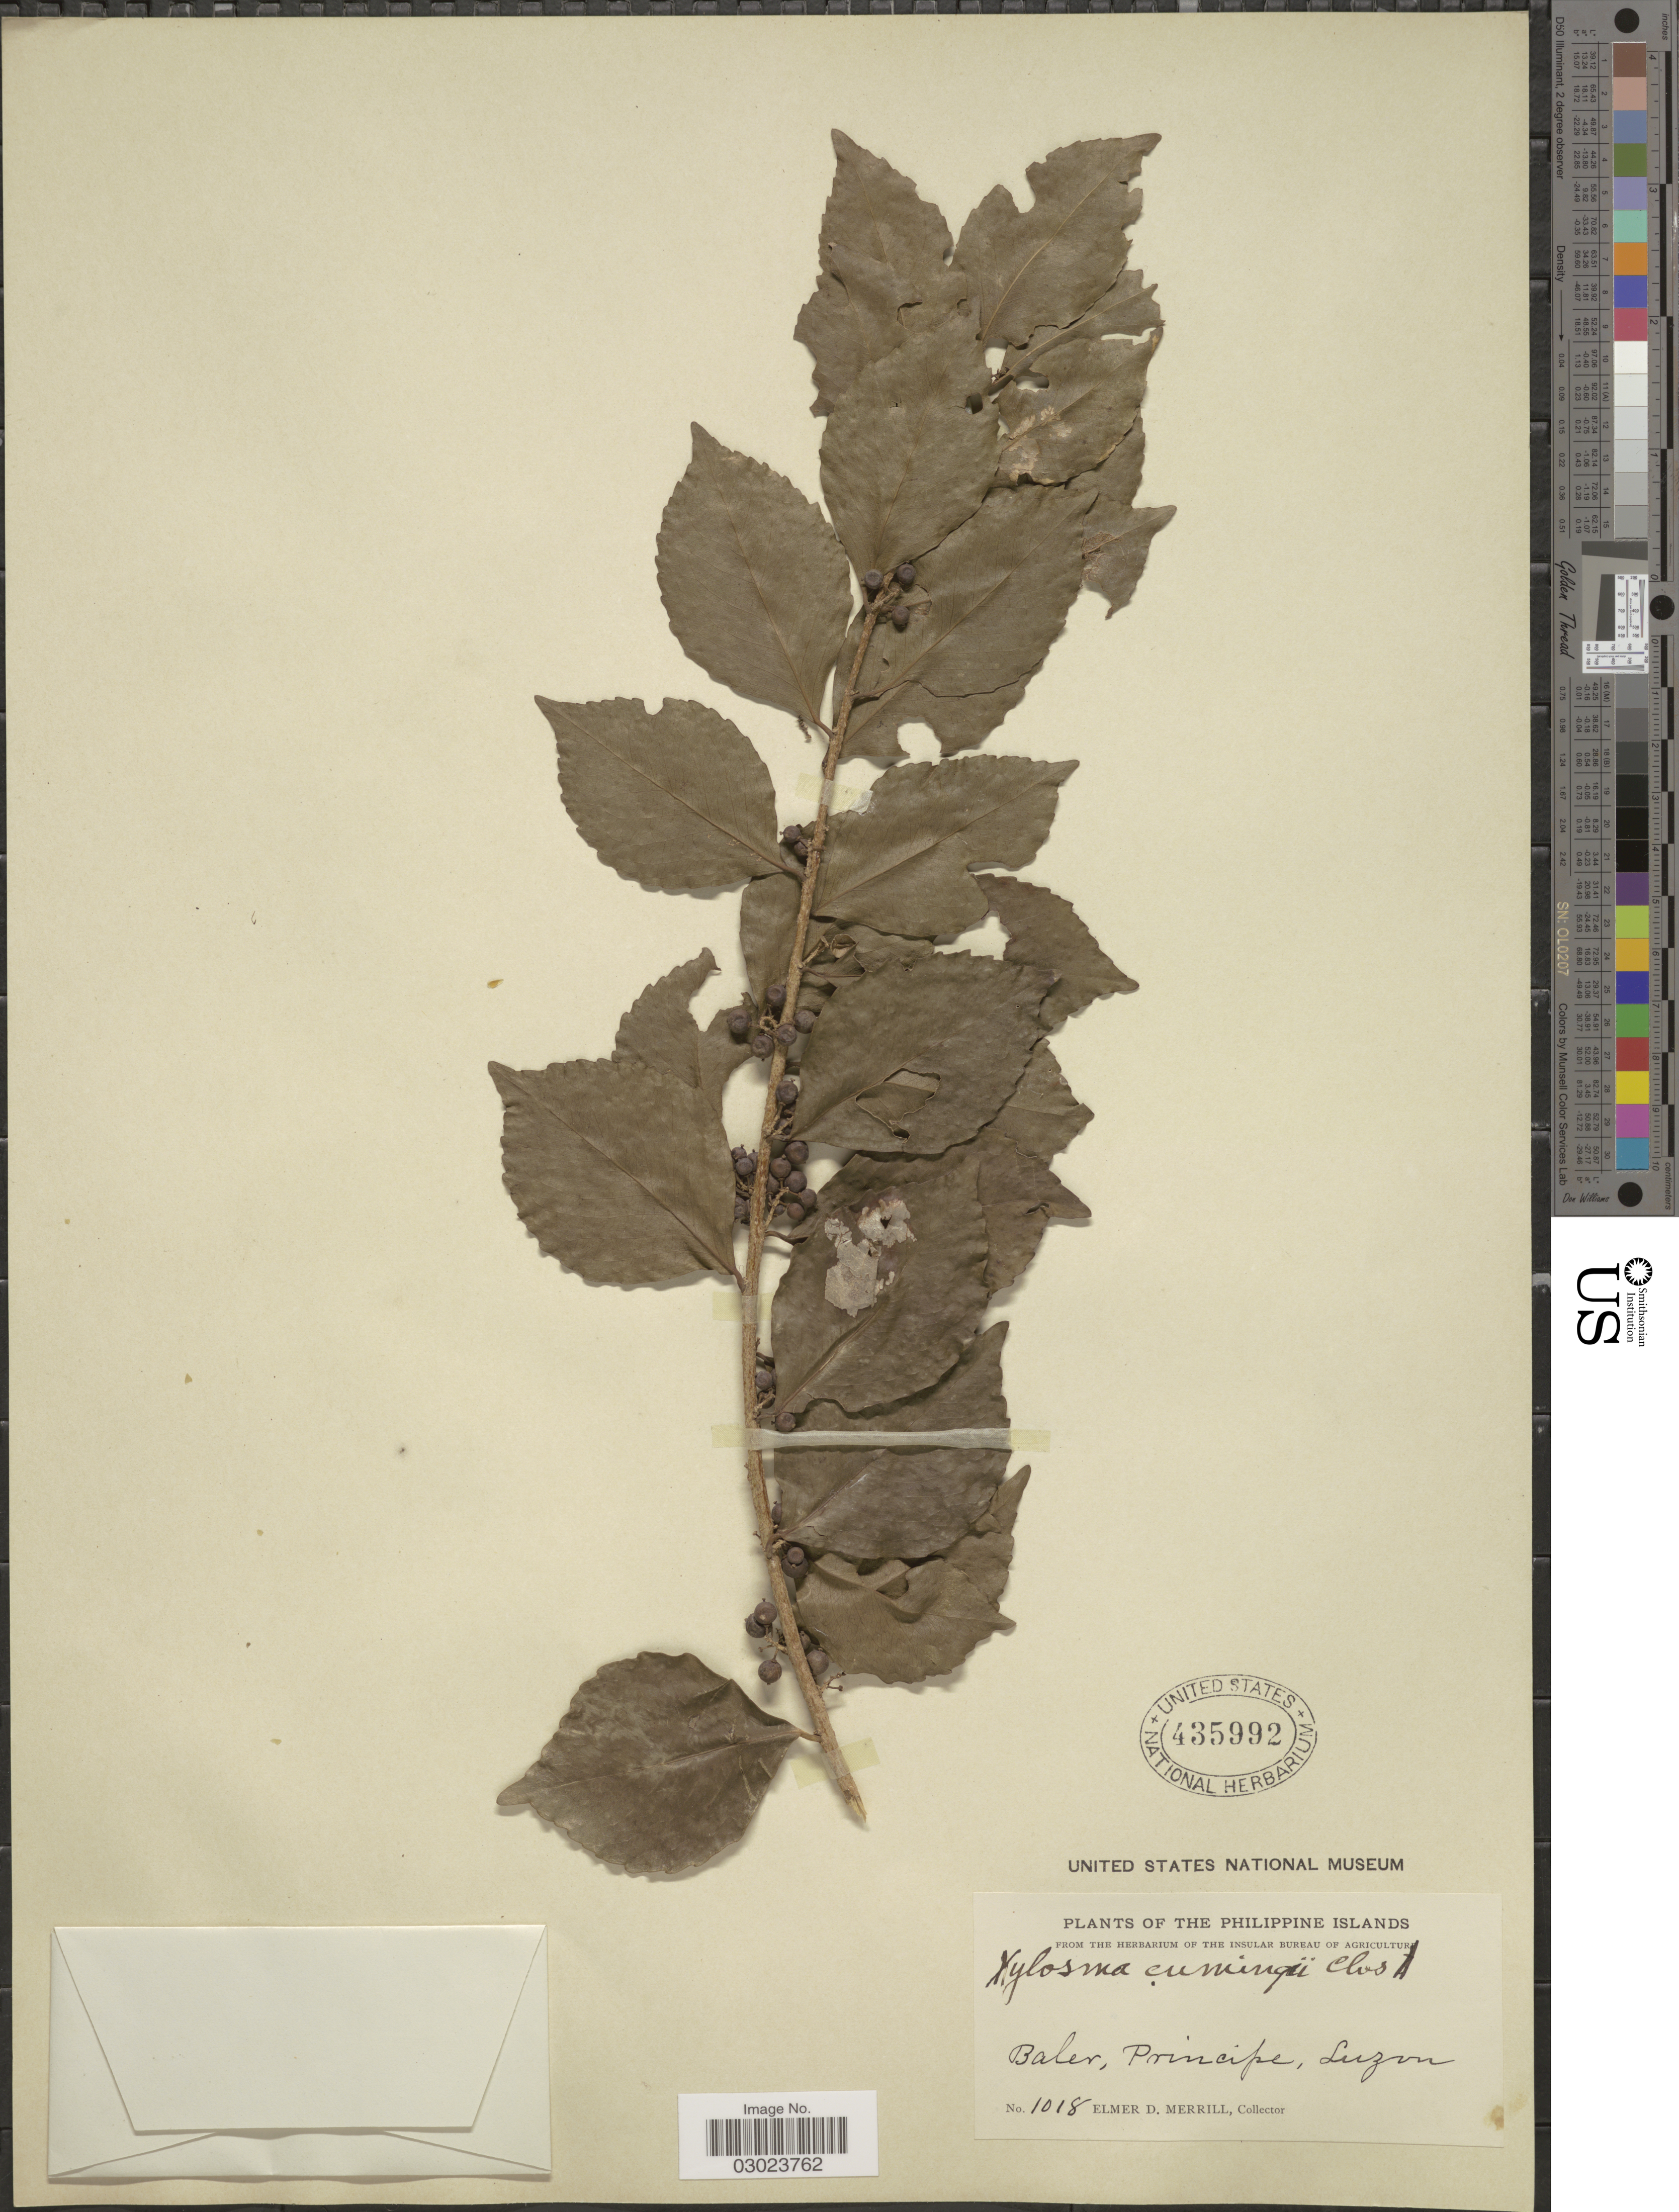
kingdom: Plantae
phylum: Tracheophyta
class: Magnoliopsida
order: Malpighiales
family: Salicaceae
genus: Xylosma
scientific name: Xylosma luzonensis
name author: Clos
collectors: E. D. Merrill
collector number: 1018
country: Philippines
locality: The Philippine Islands. Baler, Principe, Luzon.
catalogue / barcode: US 435992